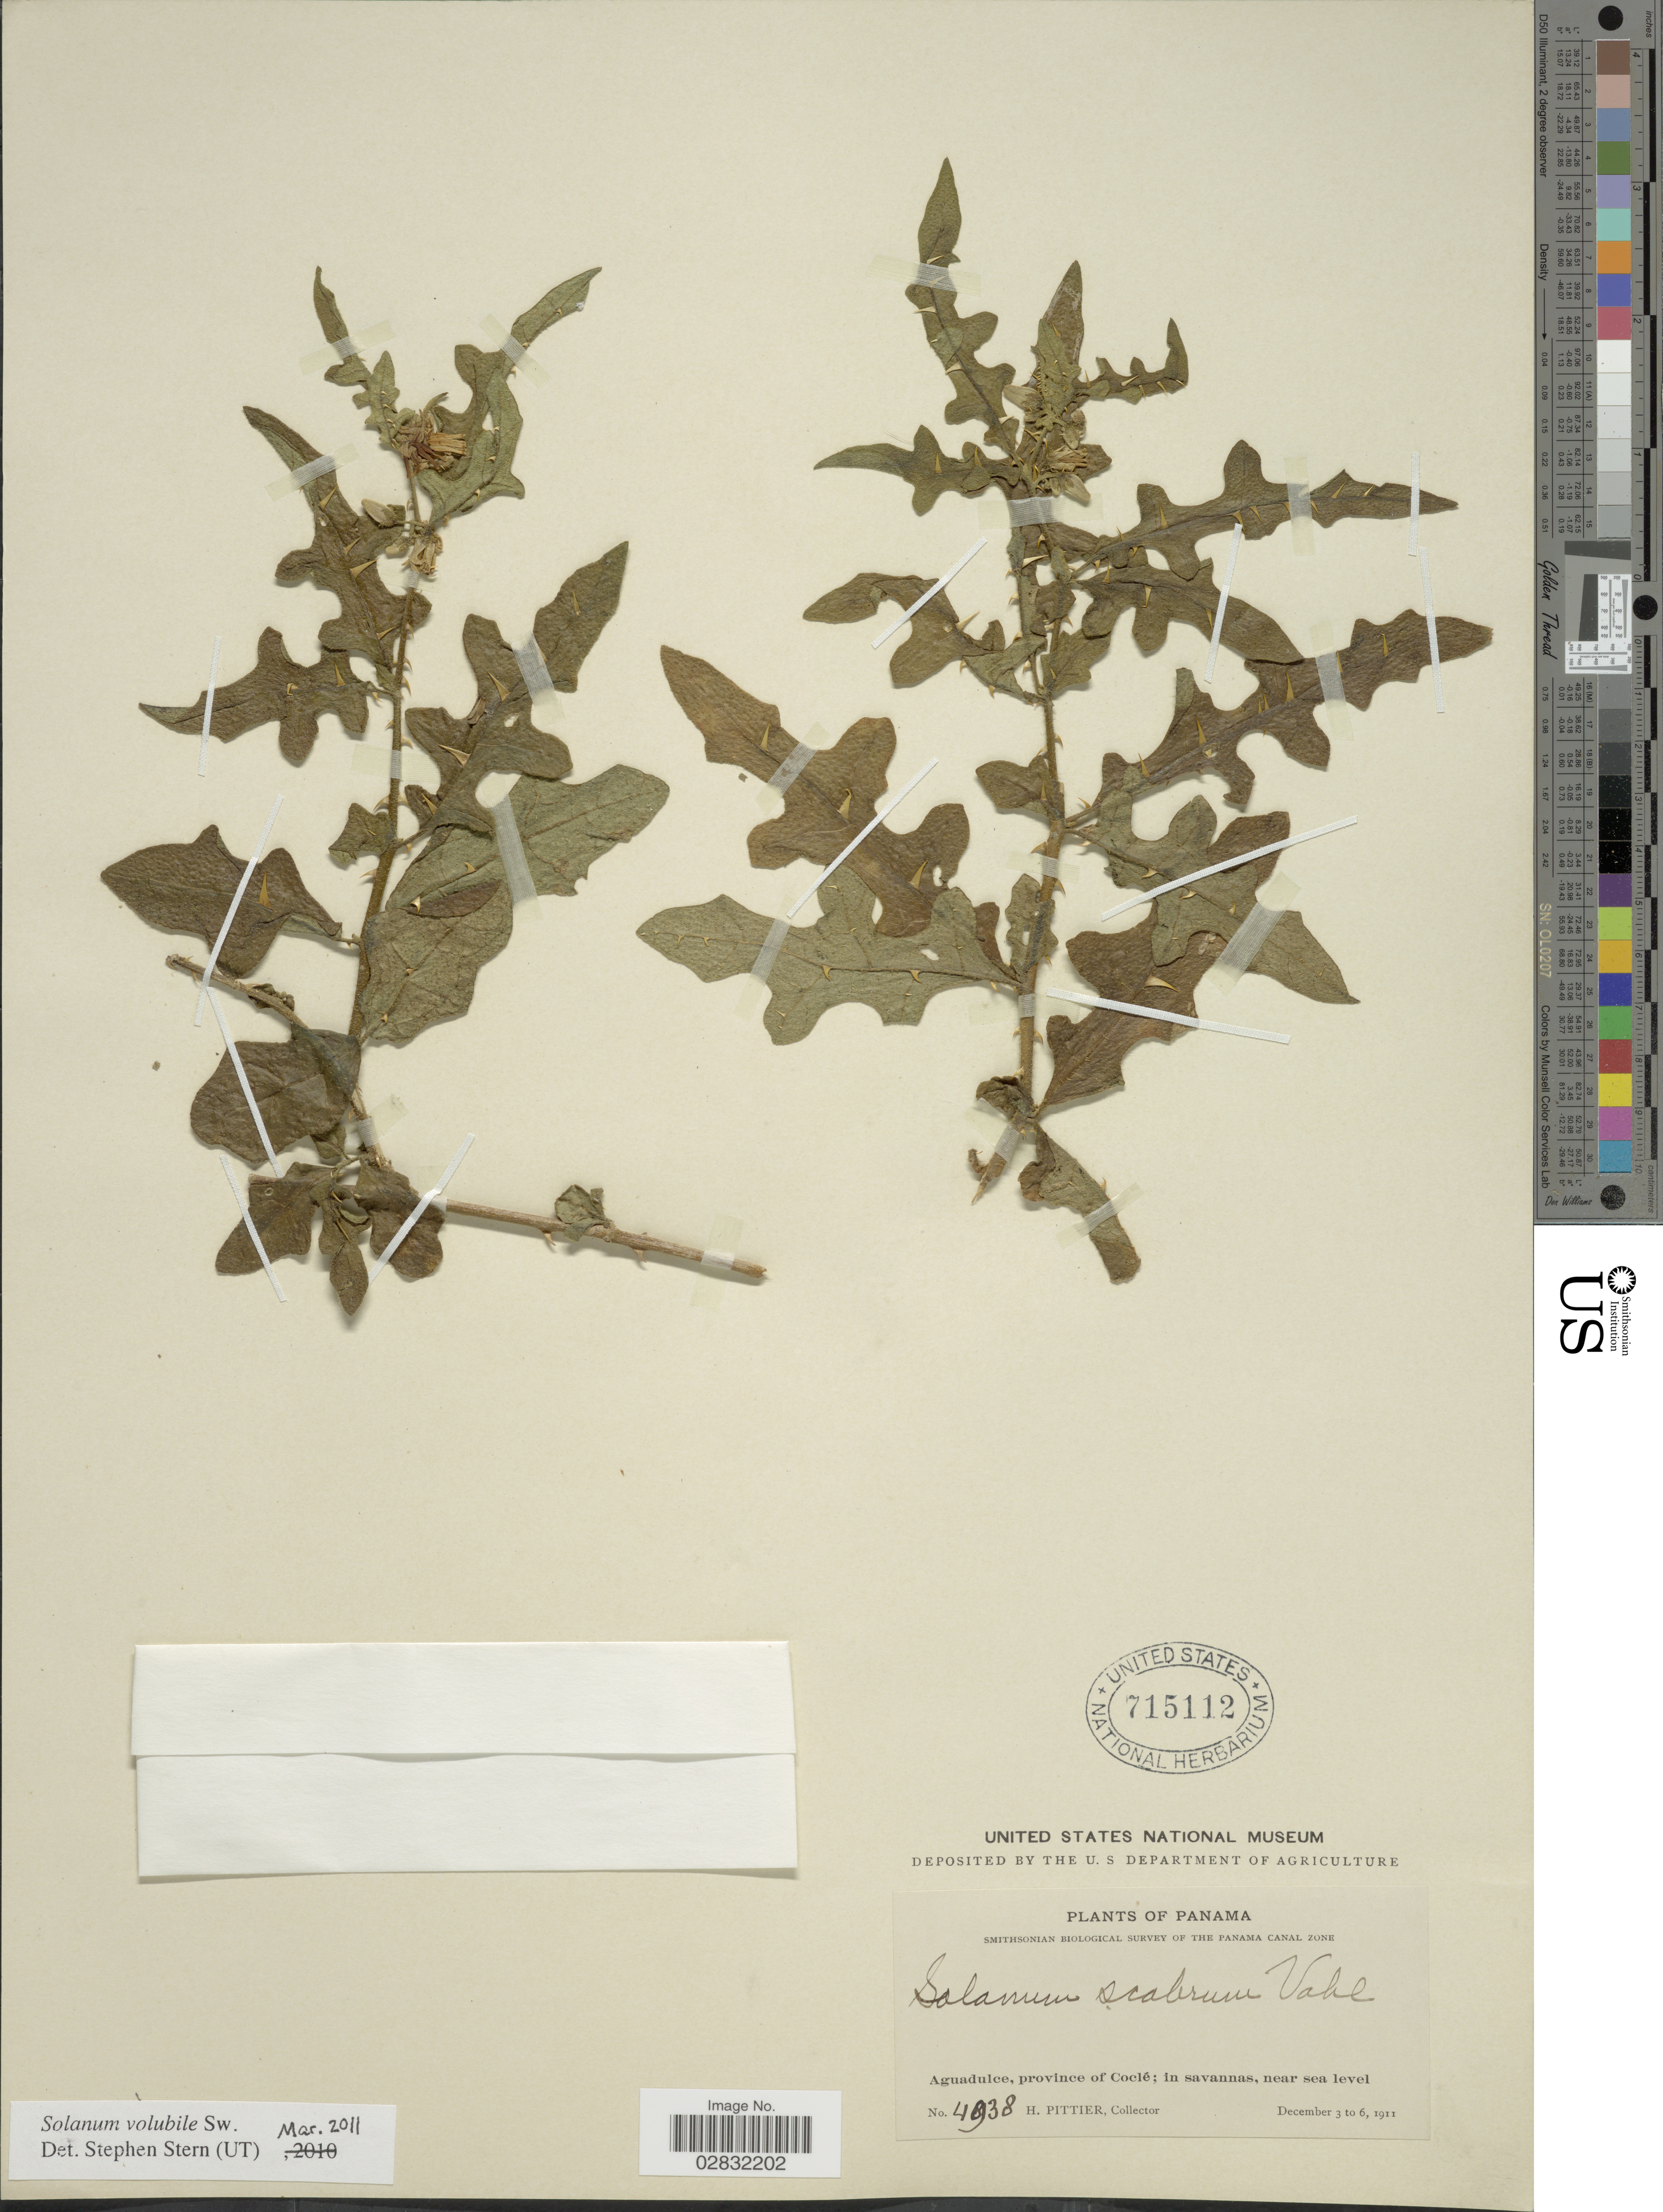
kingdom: Plantae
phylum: Tracheophyta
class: Magnoliopsida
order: Solanales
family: Solanaceae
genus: Solanum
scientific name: Solanum volubile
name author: Sw.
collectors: H. F. Pittier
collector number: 4938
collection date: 1911-12-03/1911-12-06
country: Panama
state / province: Coclé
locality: Aguadulce, province of Coclé; in savannas.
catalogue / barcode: US 715112